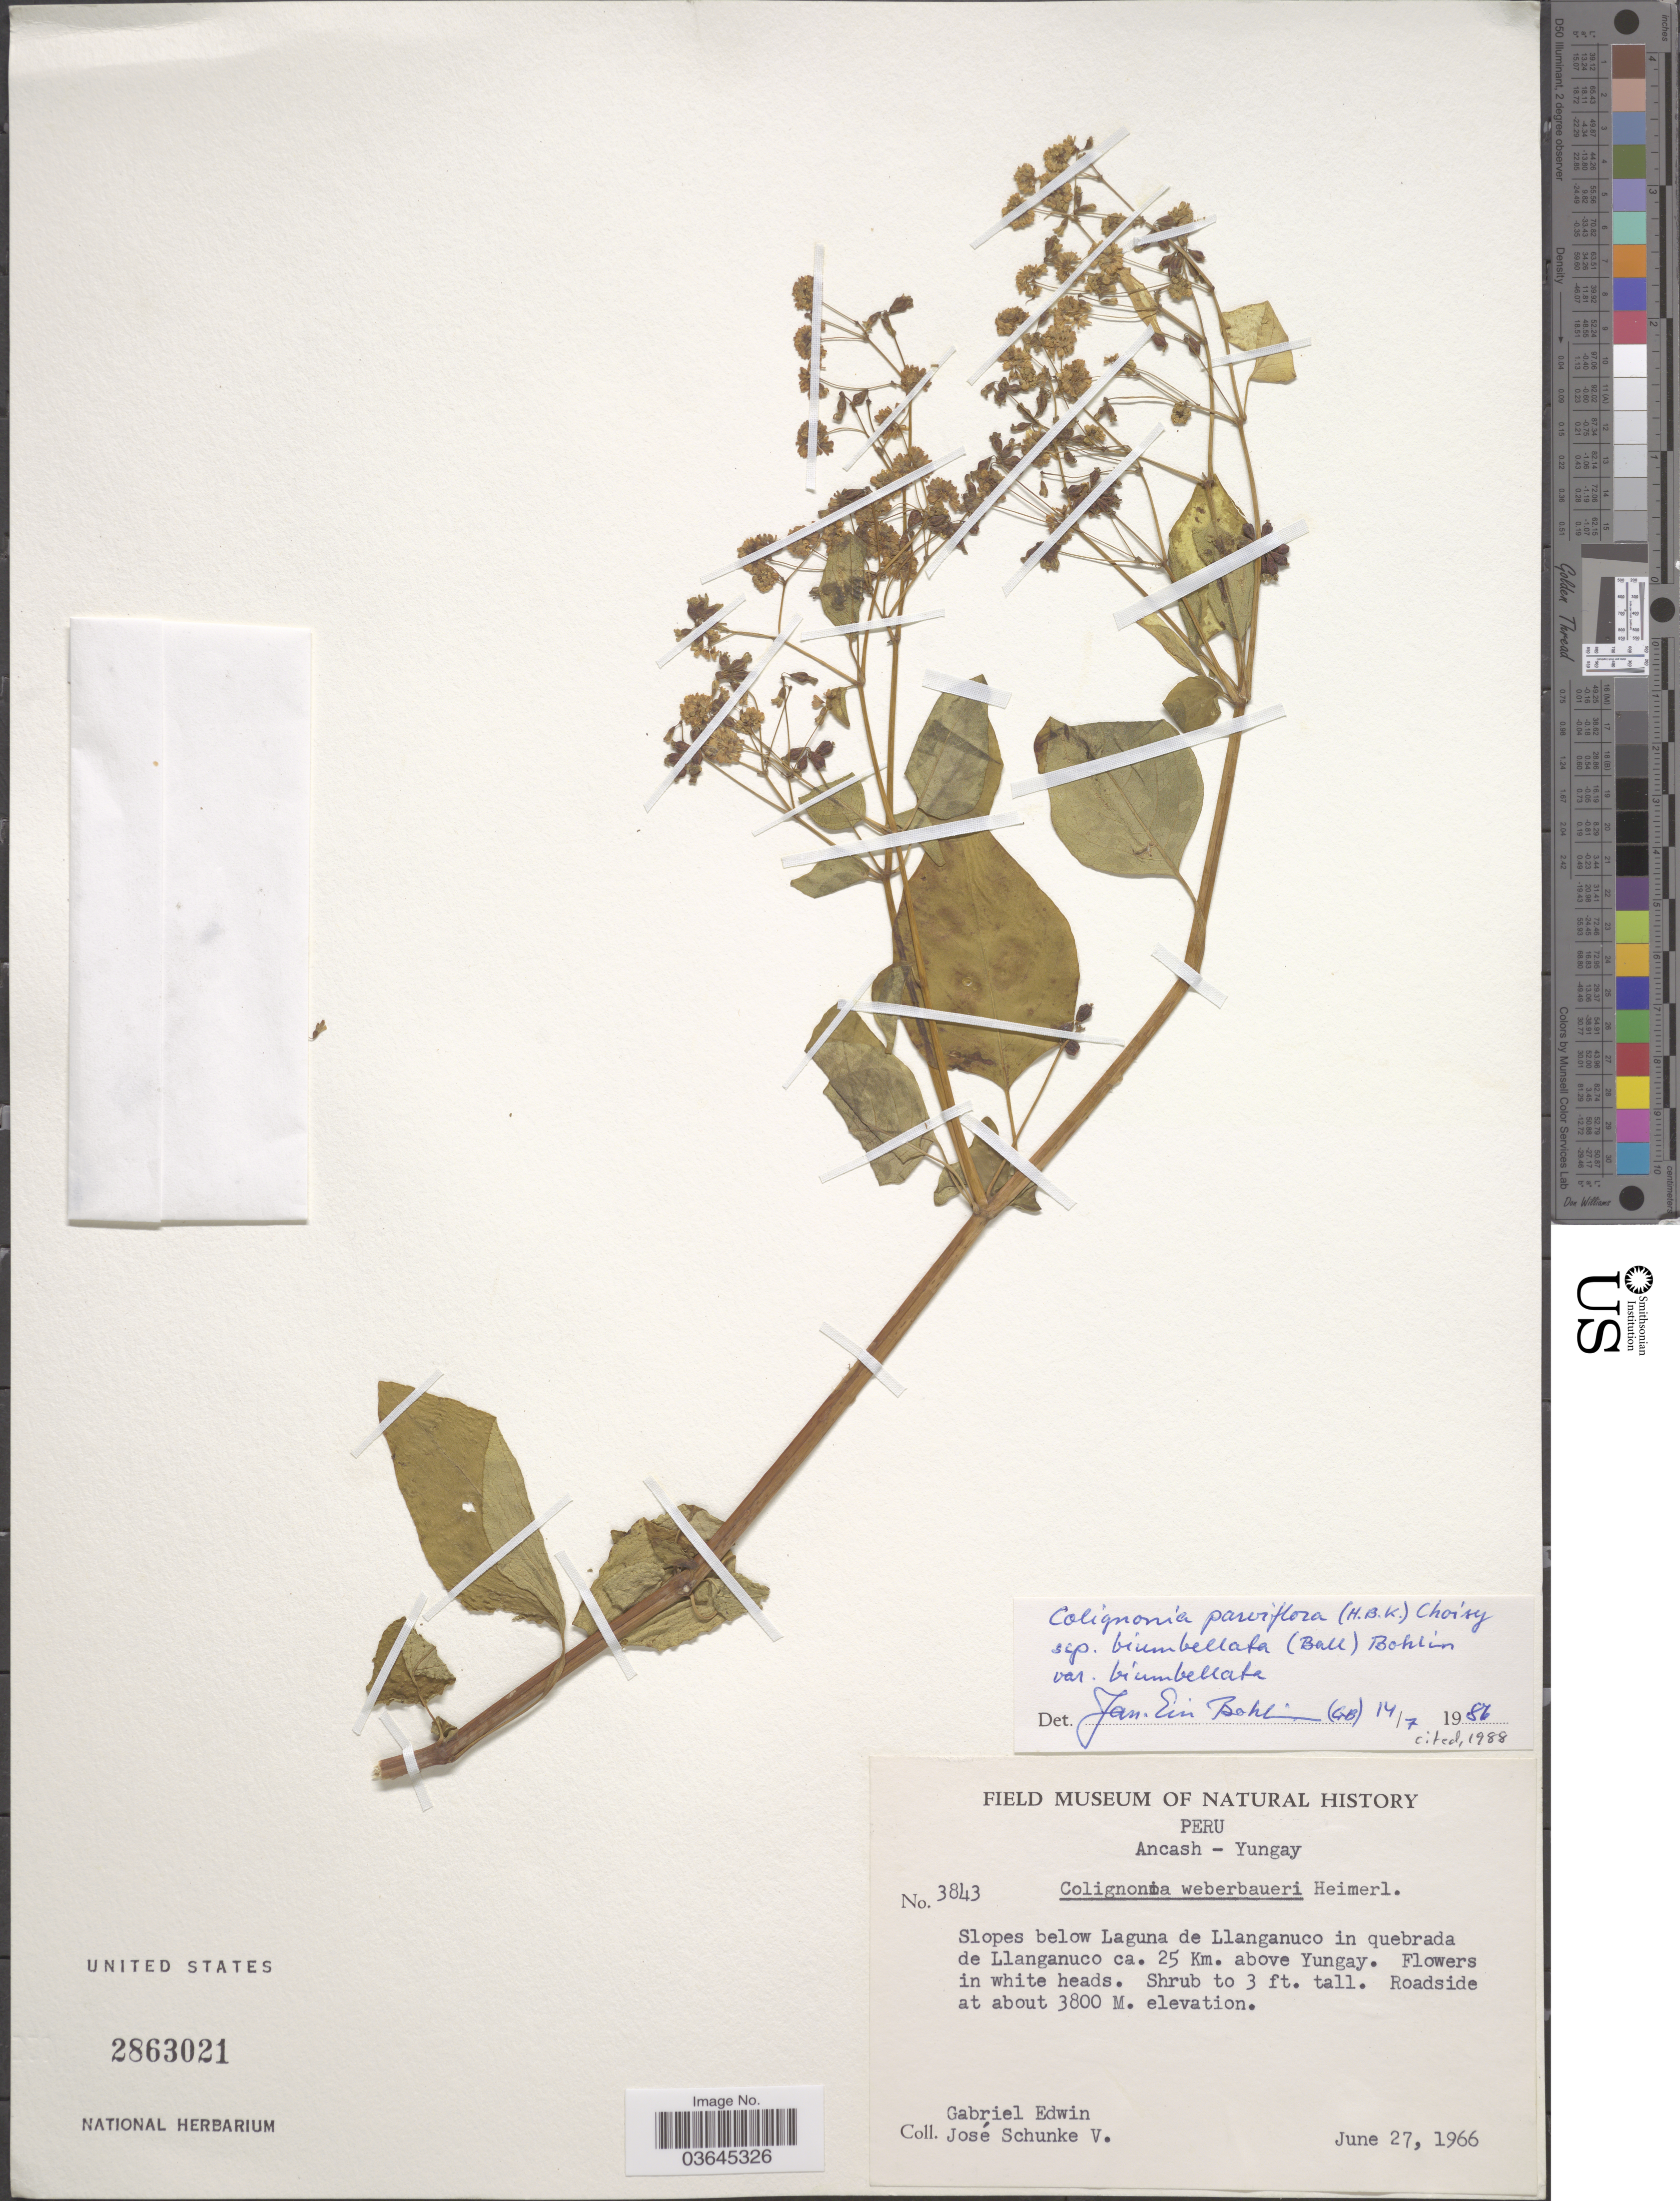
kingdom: Plantae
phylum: Tracheophyta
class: Magnoliopsida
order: Caryophyllales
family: Nyctaginaceae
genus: Colignonia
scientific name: Colignonia parviflora subsp. biumbellata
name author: (Ball) J.E. Bohlin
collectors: G. Edwin & J. Schunke Vigo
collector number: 3843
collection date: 1966-06-27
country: Peru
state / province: Ancash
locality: Yungay. Slopes below Laguna de Llanganuco in quebrada de Llanganuco ca. 25 Km. above Yungay.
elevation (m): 3800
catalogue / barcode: US 2863021